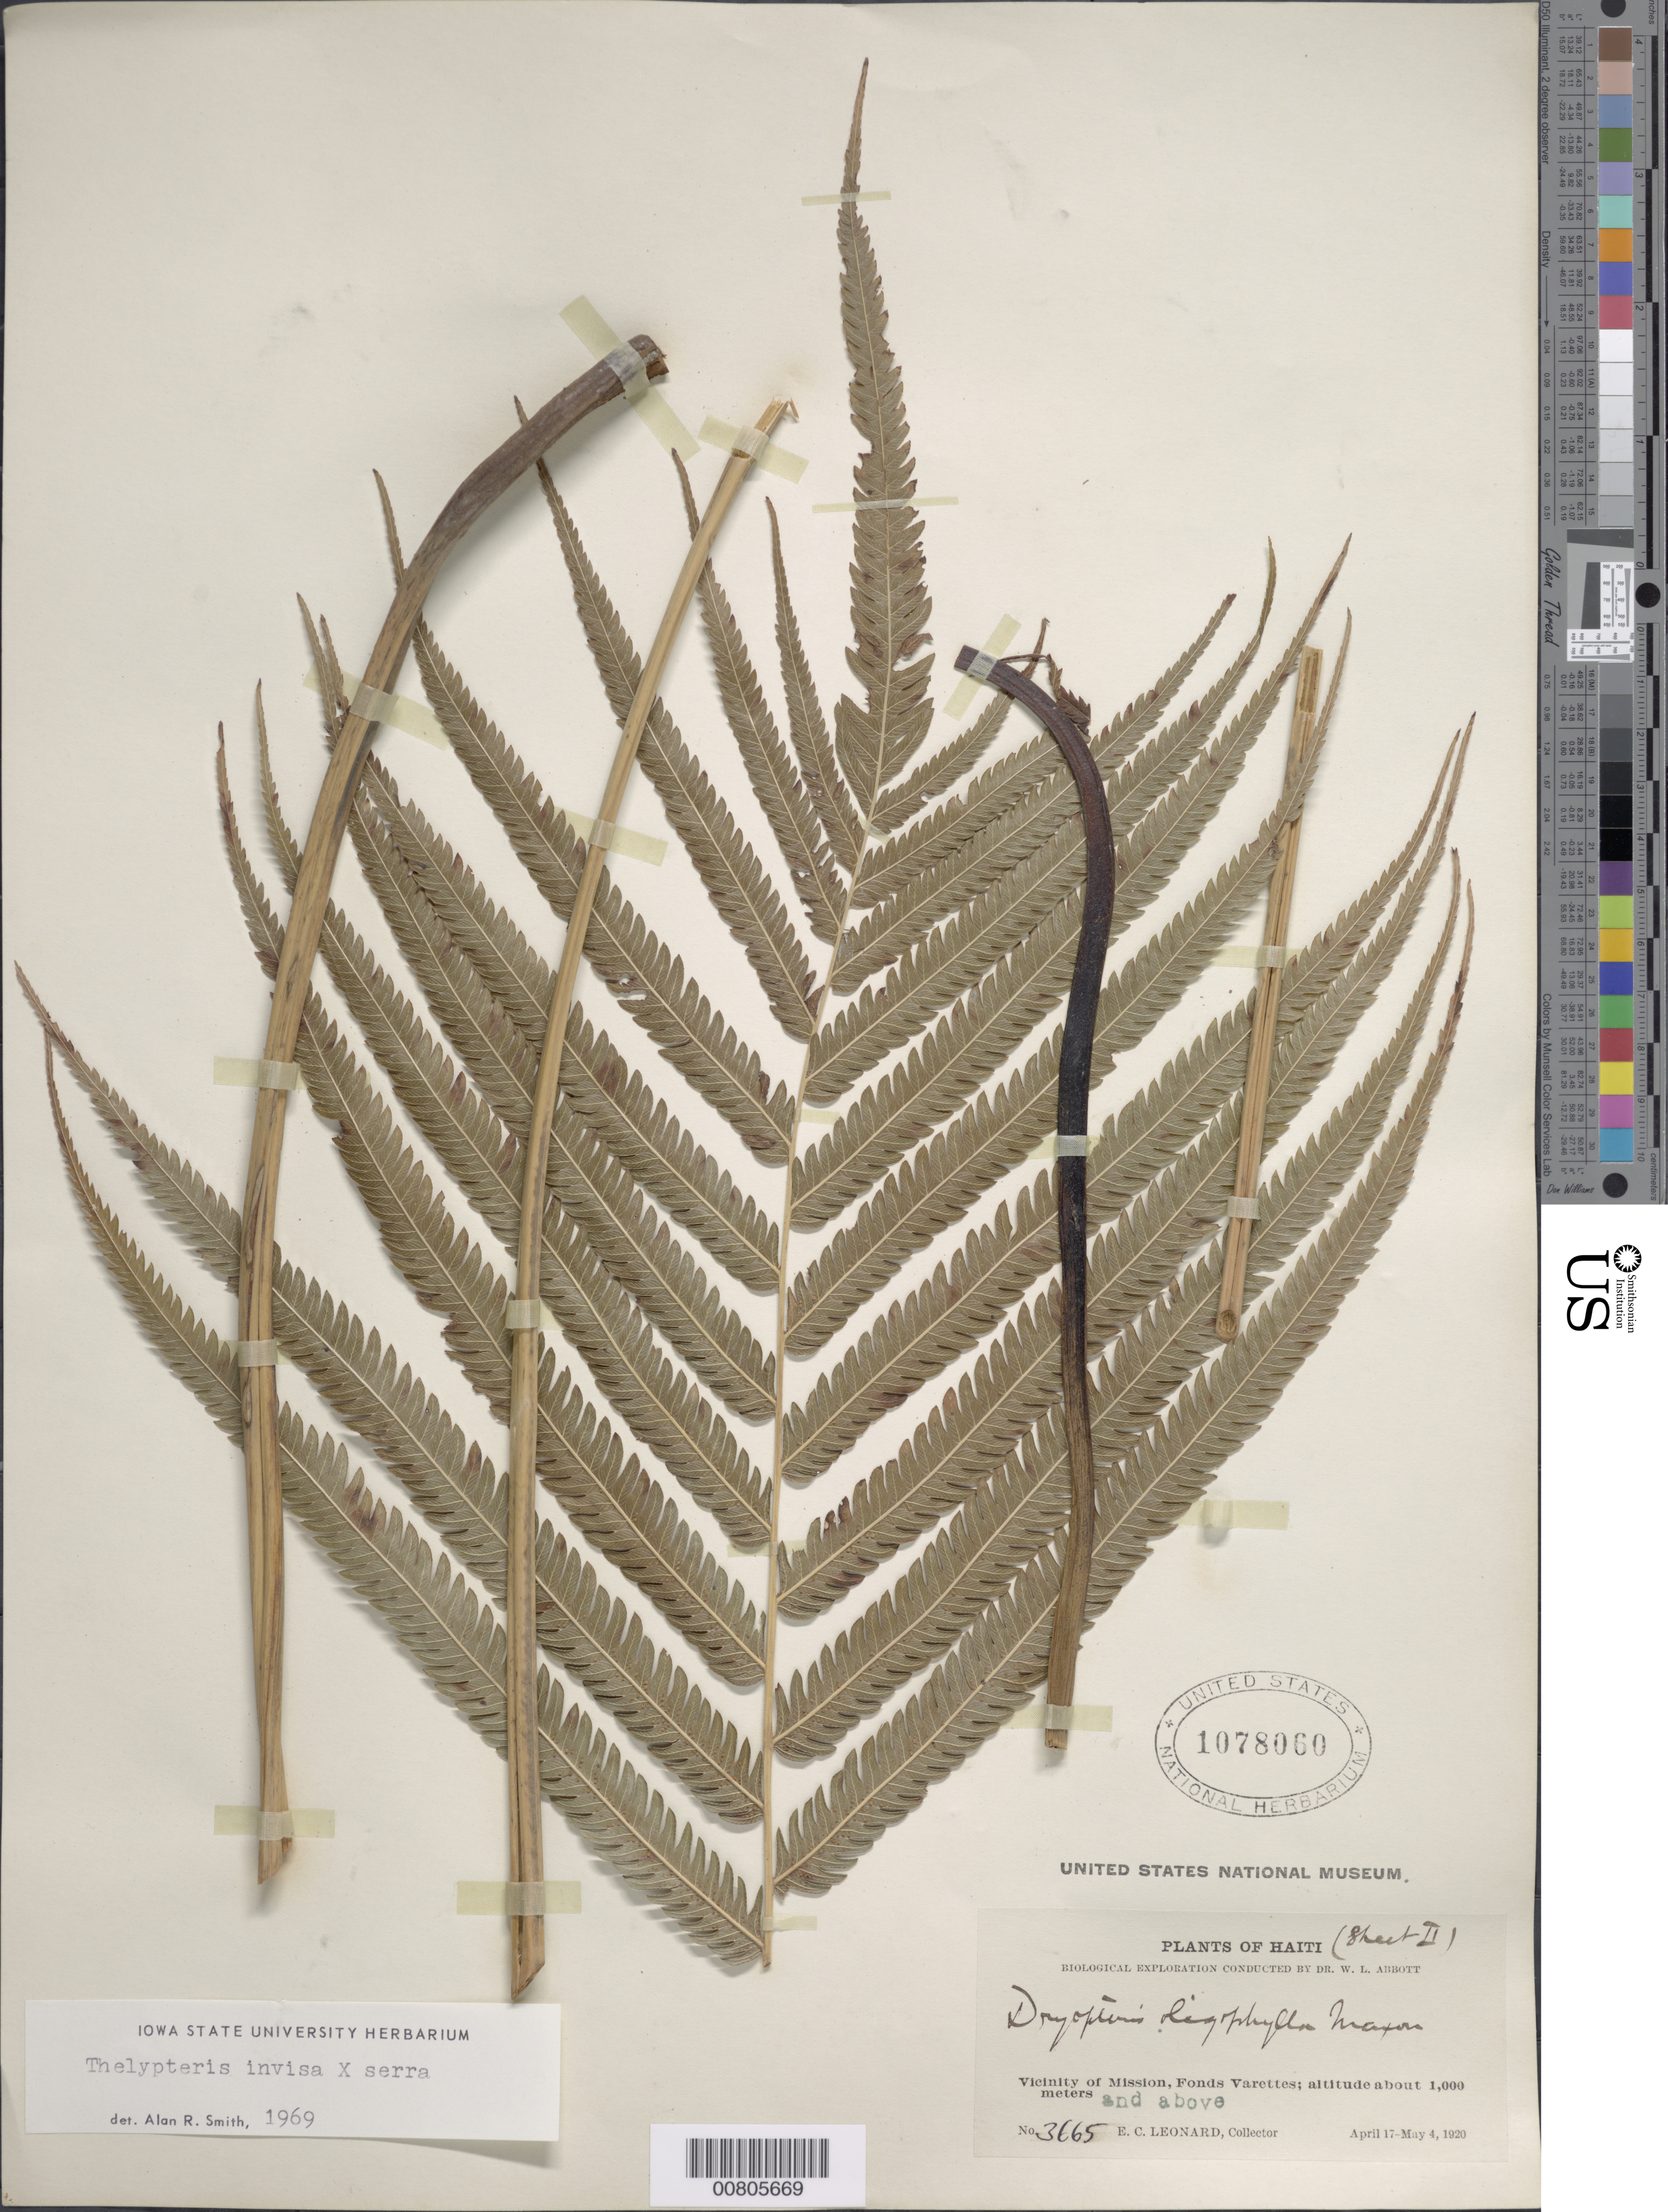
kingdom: Plantae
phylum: Tracheophyta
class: Polypodiopsida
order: Polypodiales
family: Thelypteridaceae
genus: Cyclosorus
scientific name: x C. serra (Sw.) Farw.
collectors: E. C. Leonard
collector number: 3665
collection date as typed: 17 Par 1920 to 04 May 1920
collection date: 1920-03-17/1920-05-04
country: Haiti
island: Hispaniola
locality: Fonds Varettes, Mission vicinity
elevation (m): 1000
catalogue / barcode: US 1078060